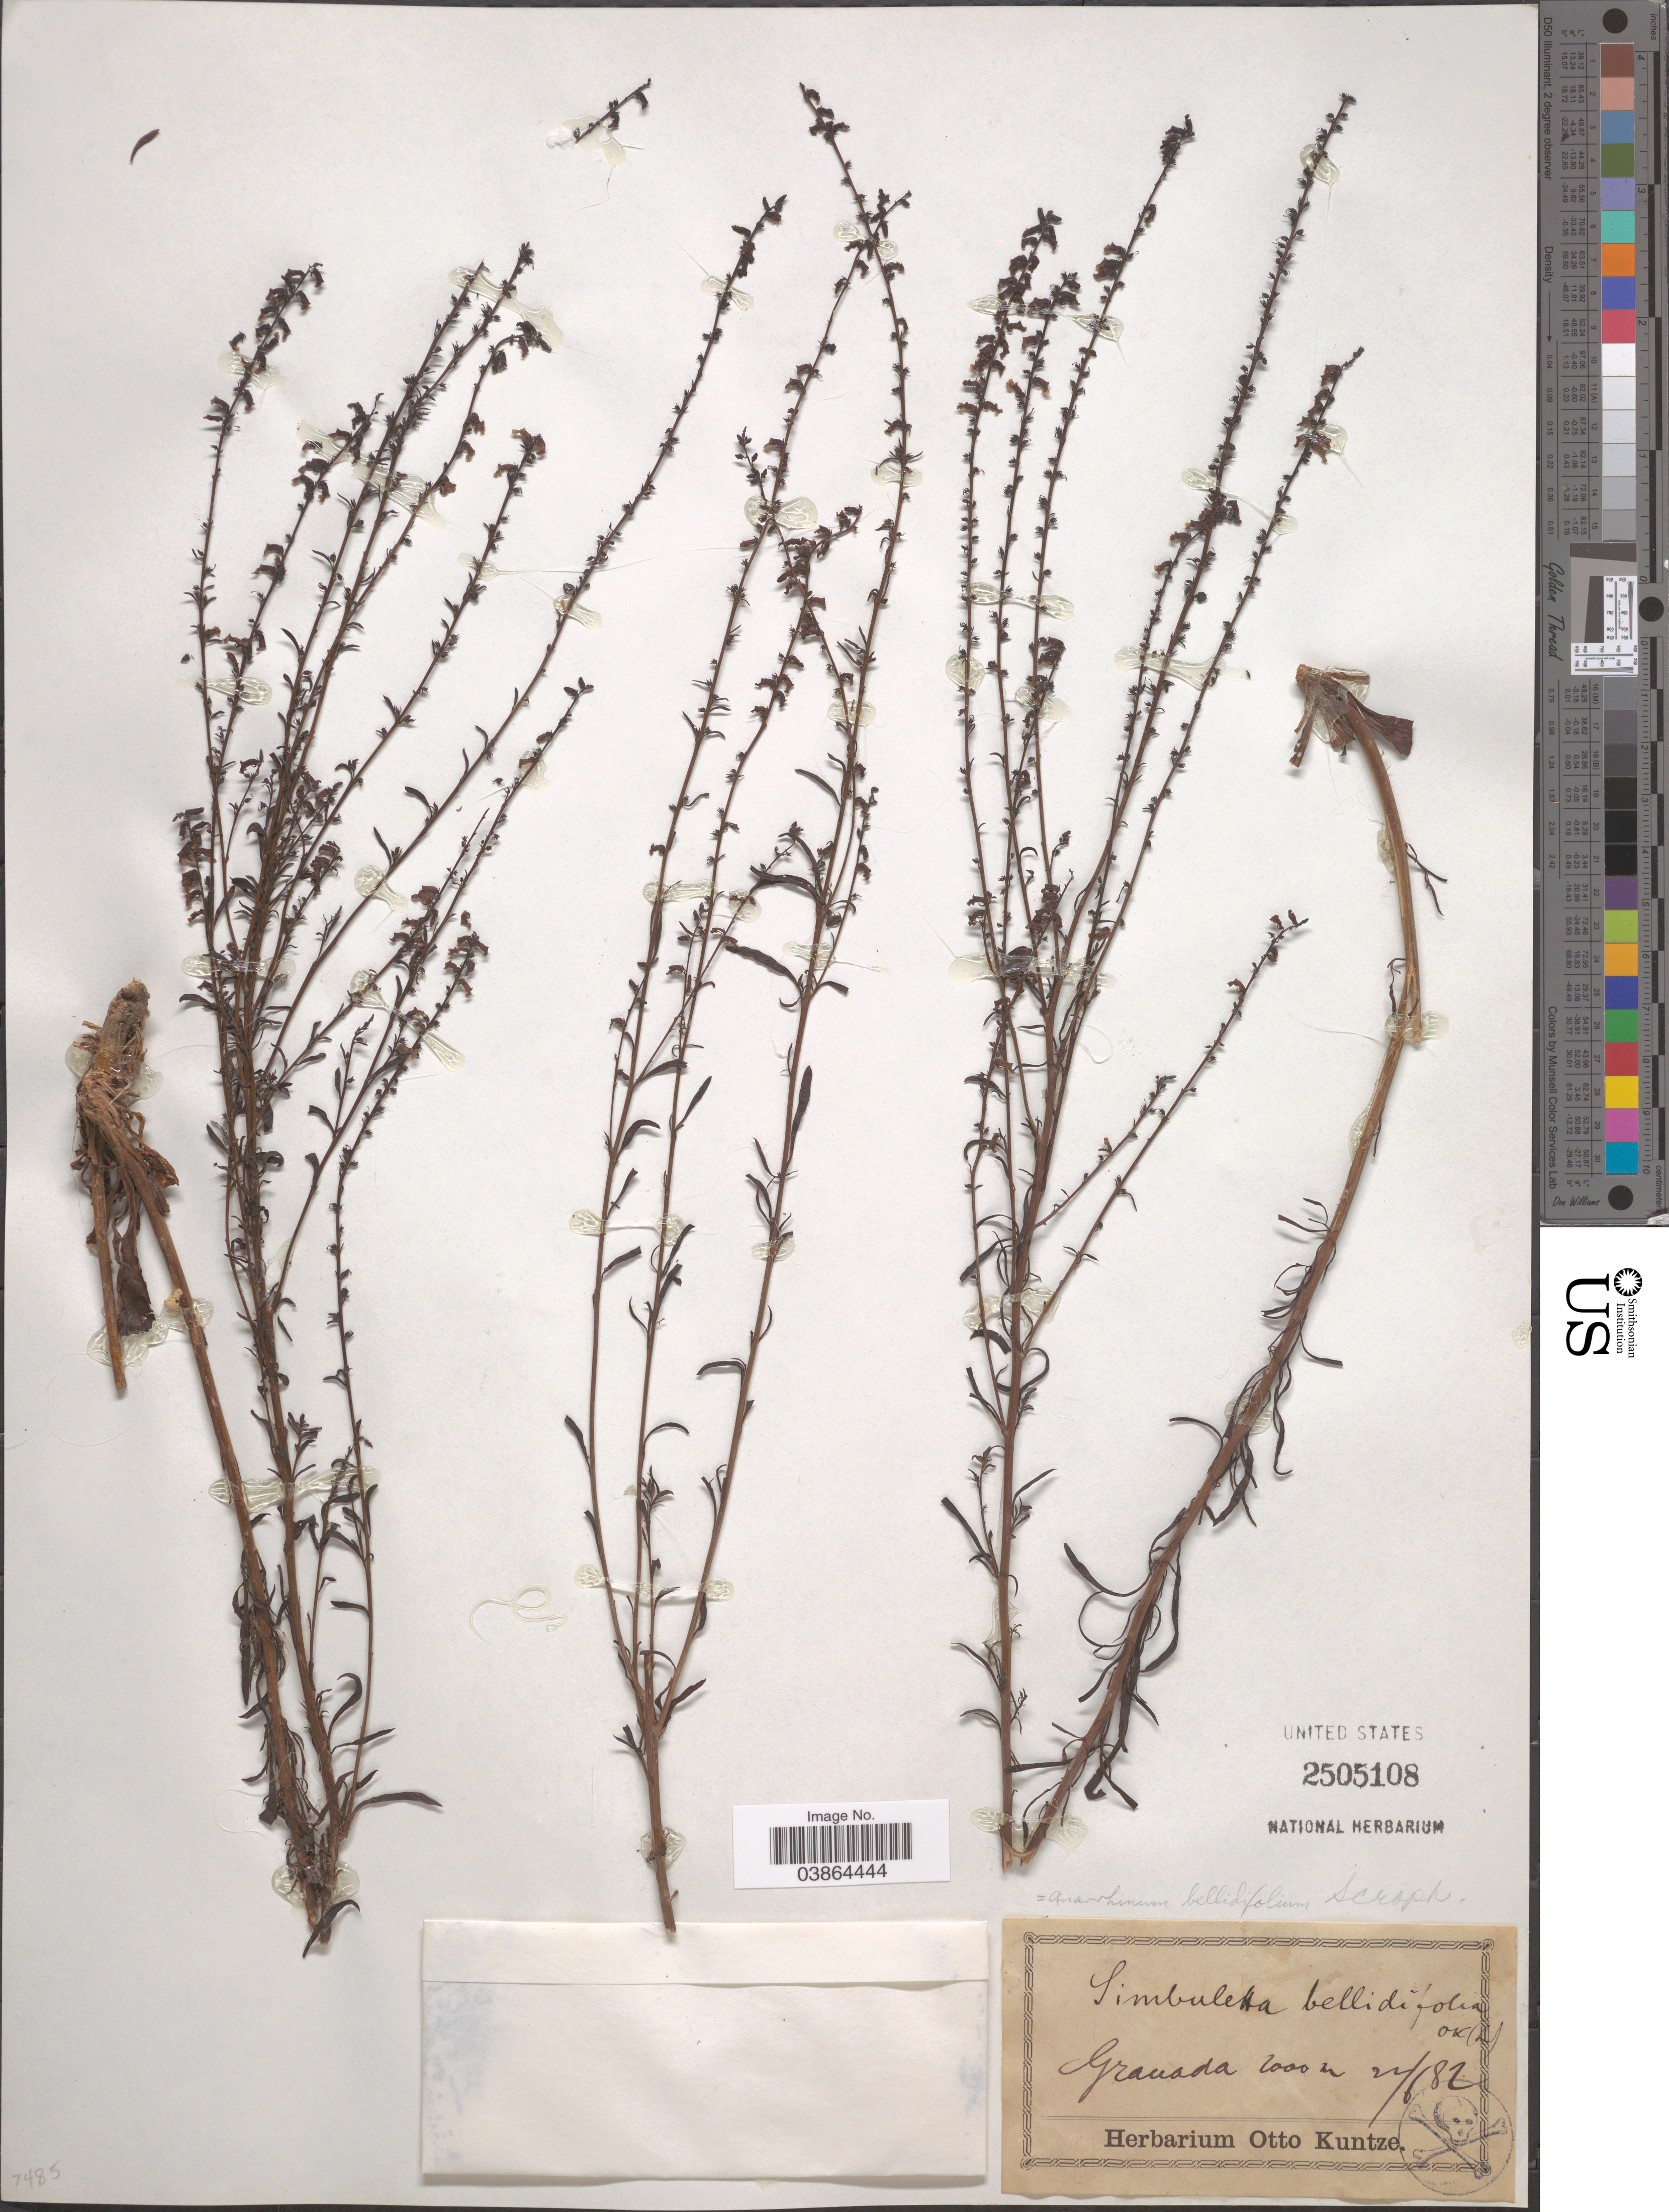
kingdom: Plantae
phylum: Tracheophyta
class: Magnoliopsida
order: Lamiales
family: Plantaginaceae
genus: Anarrhinum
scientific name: Anarrhinum bellidifolium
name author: (L.) Willd.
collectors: ex herb. Otto Kuntze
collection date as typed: Transcribed d/m/y: 22/6/82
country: Spain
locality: Granada.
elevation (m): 1000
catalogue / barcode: US 2505108